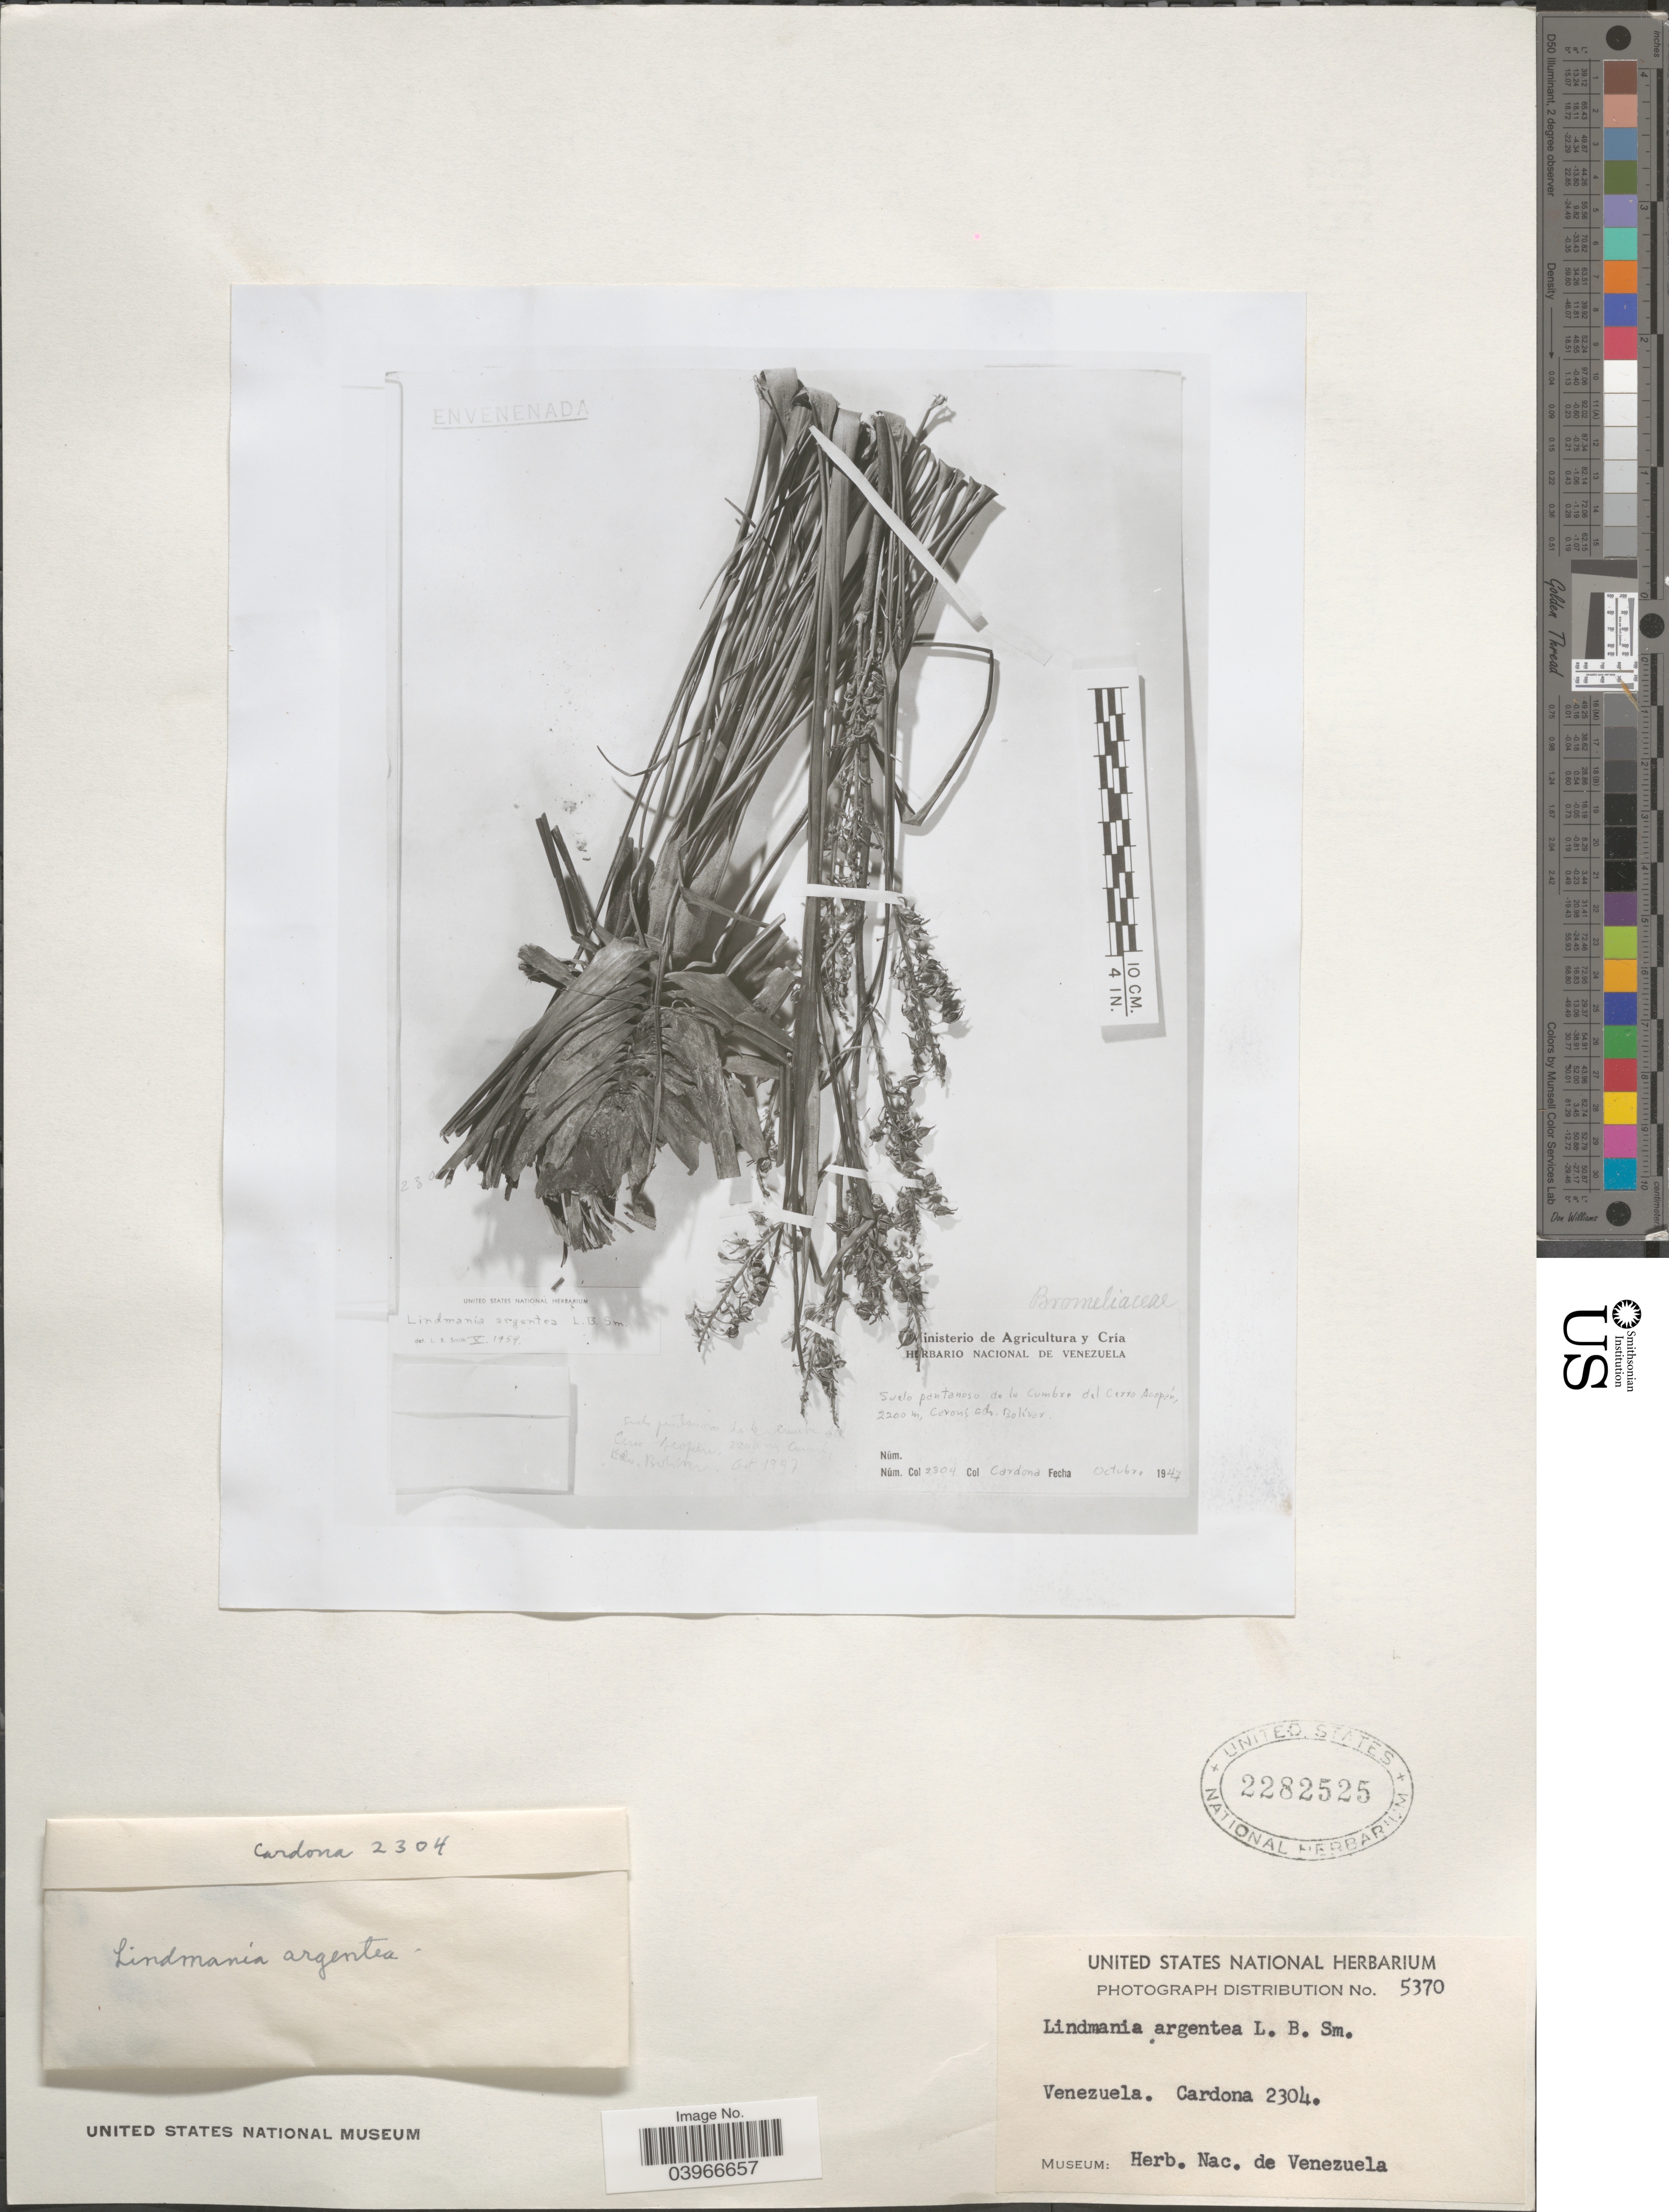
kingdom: Plantae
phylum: Tracheophyta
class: Liliopsida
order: Poales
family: Bromeliaceae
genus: Lindmania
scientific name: Lindmania argentea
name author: L.B. Sm.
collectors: Cordona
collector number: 2304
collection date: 1947-10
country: Venezuela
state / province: Bolivar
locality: Suelo pantanoso de la Cumbre del Cerro Acopán, Caroni.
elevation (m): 2200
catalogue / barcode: US 2282525